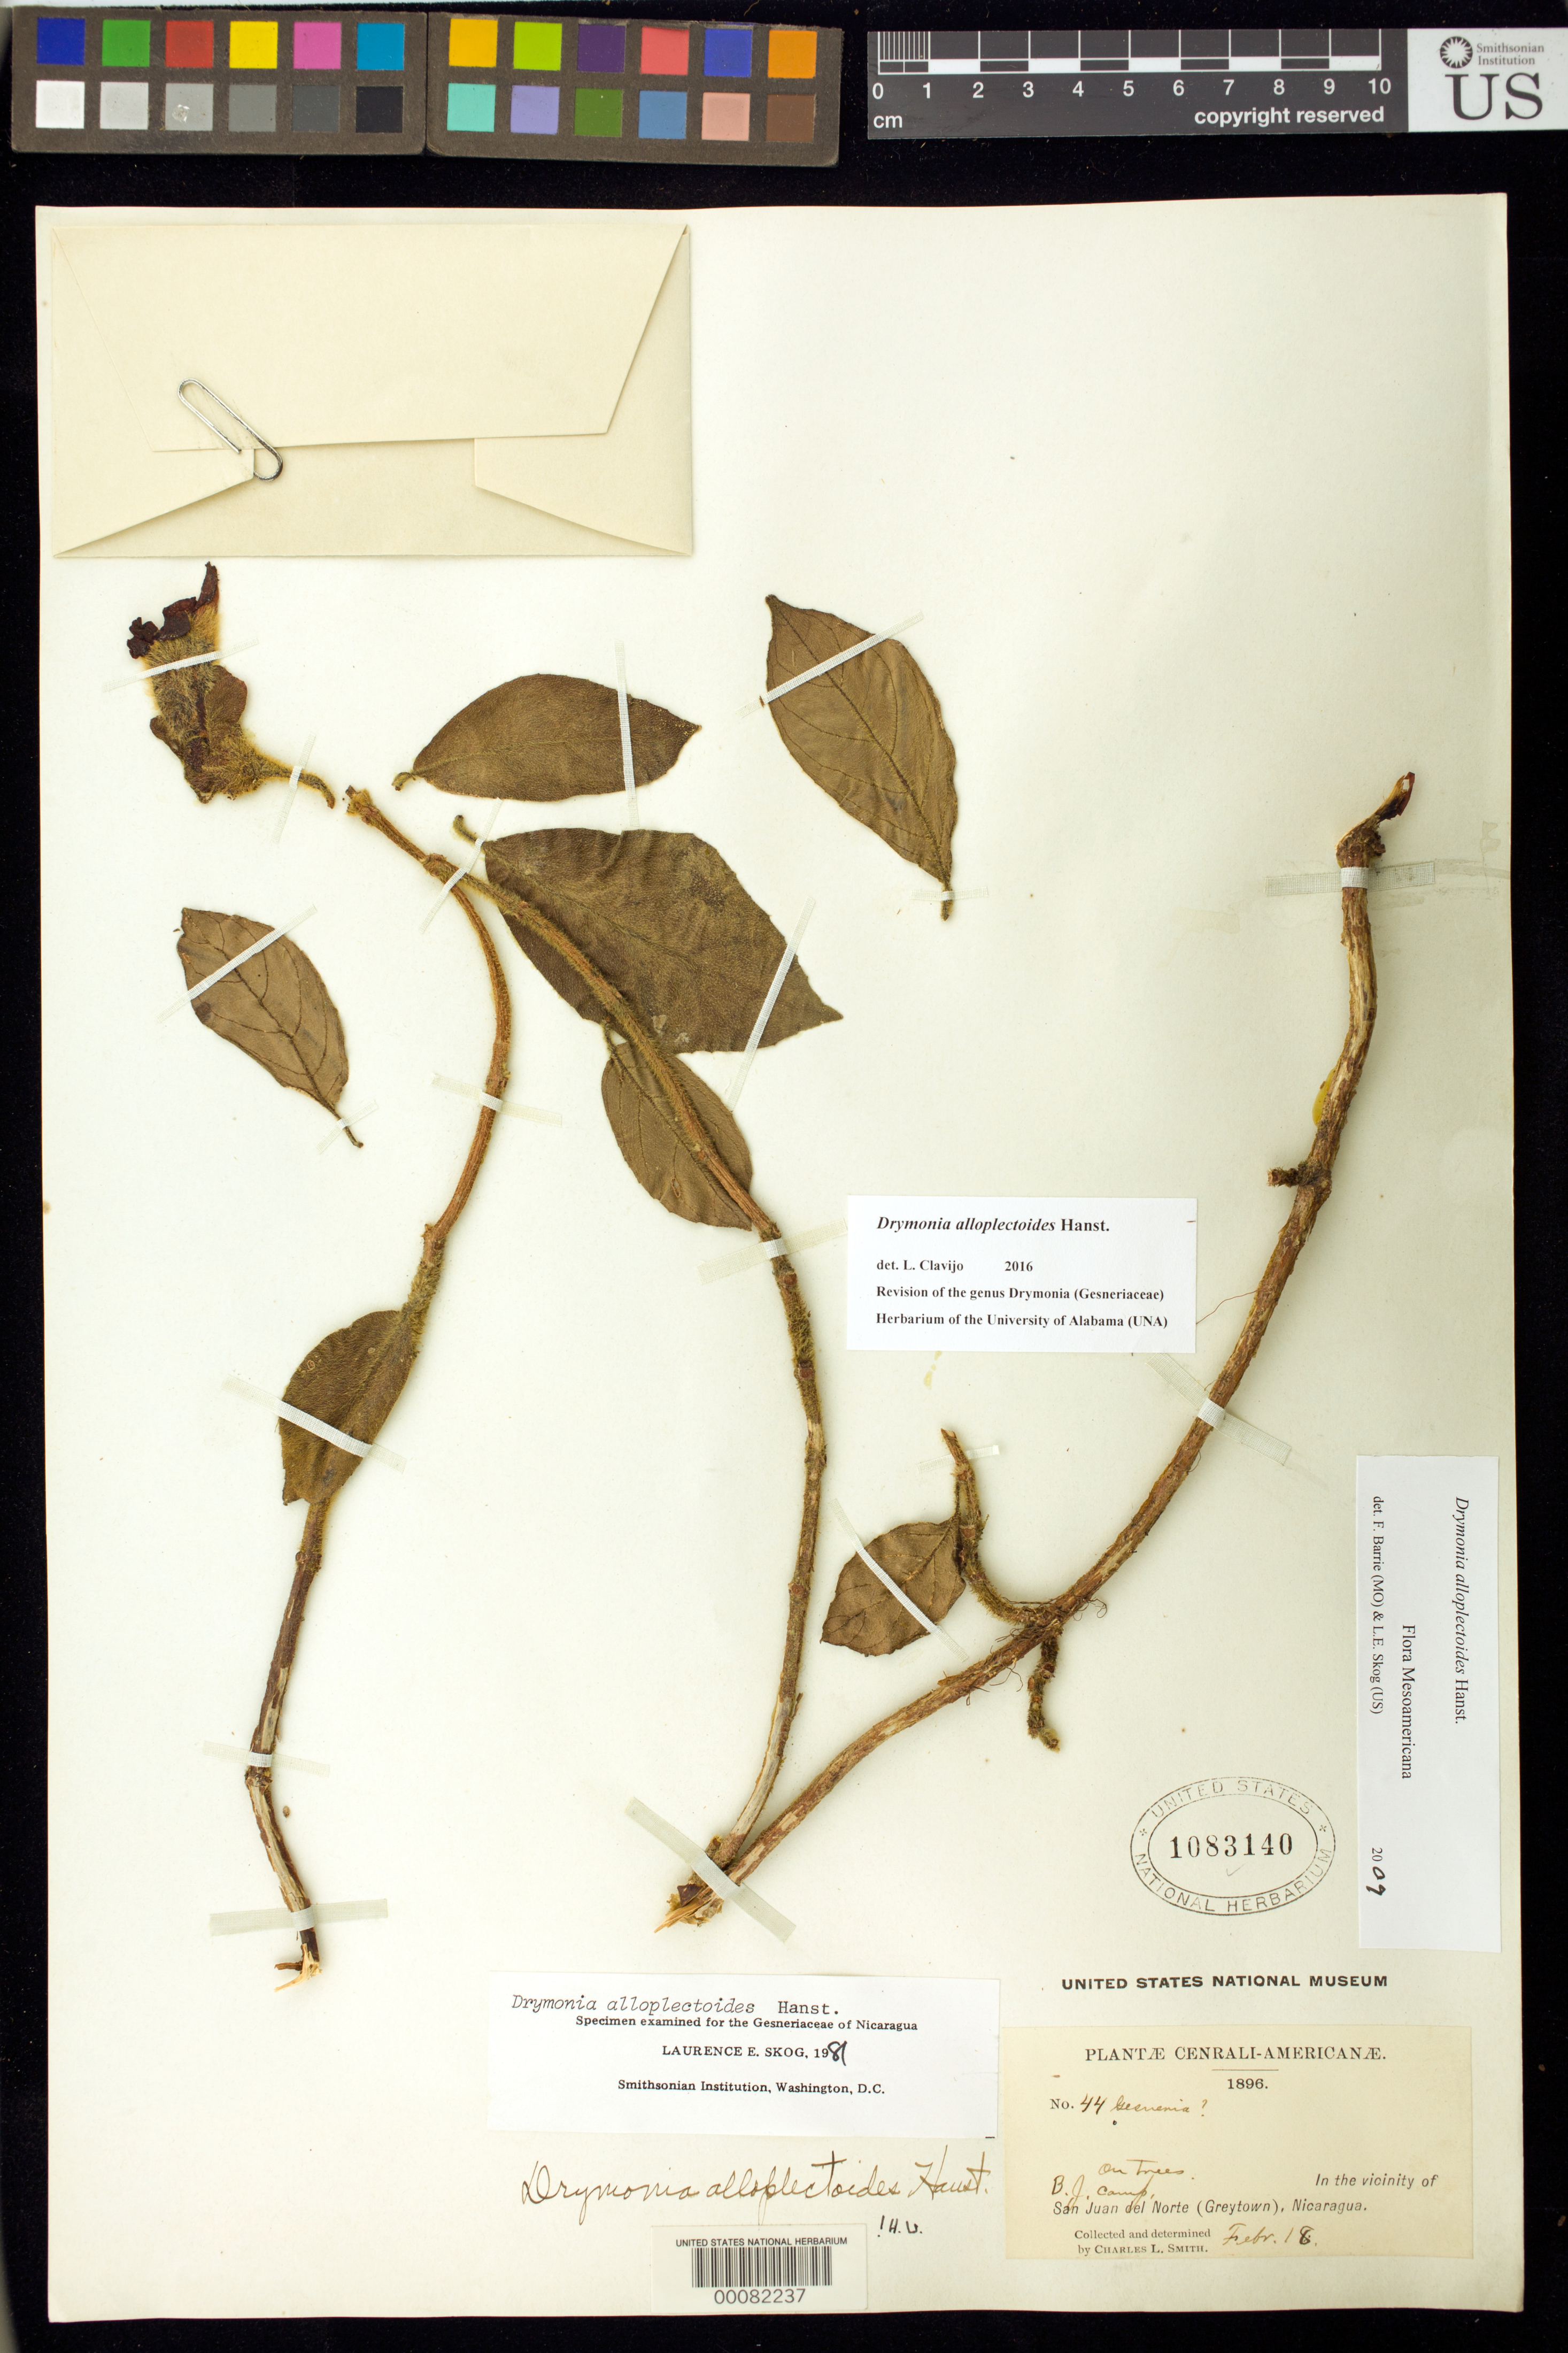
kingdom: Plantae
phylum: Tracheophyta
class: Magnoliopsida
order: Lamiales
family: Gesneriaceae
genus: Drymonia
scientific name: Drymonia alloplectoides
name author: Hanst.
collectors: C. L. Smith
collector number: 44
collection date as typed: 18 Feb 1896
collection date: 1896-02-18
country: Nicaragua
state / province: Rio San Juan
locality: B J camp, in the vicinity of San Juan del Norte (Greytown)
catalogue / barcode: US 1083140